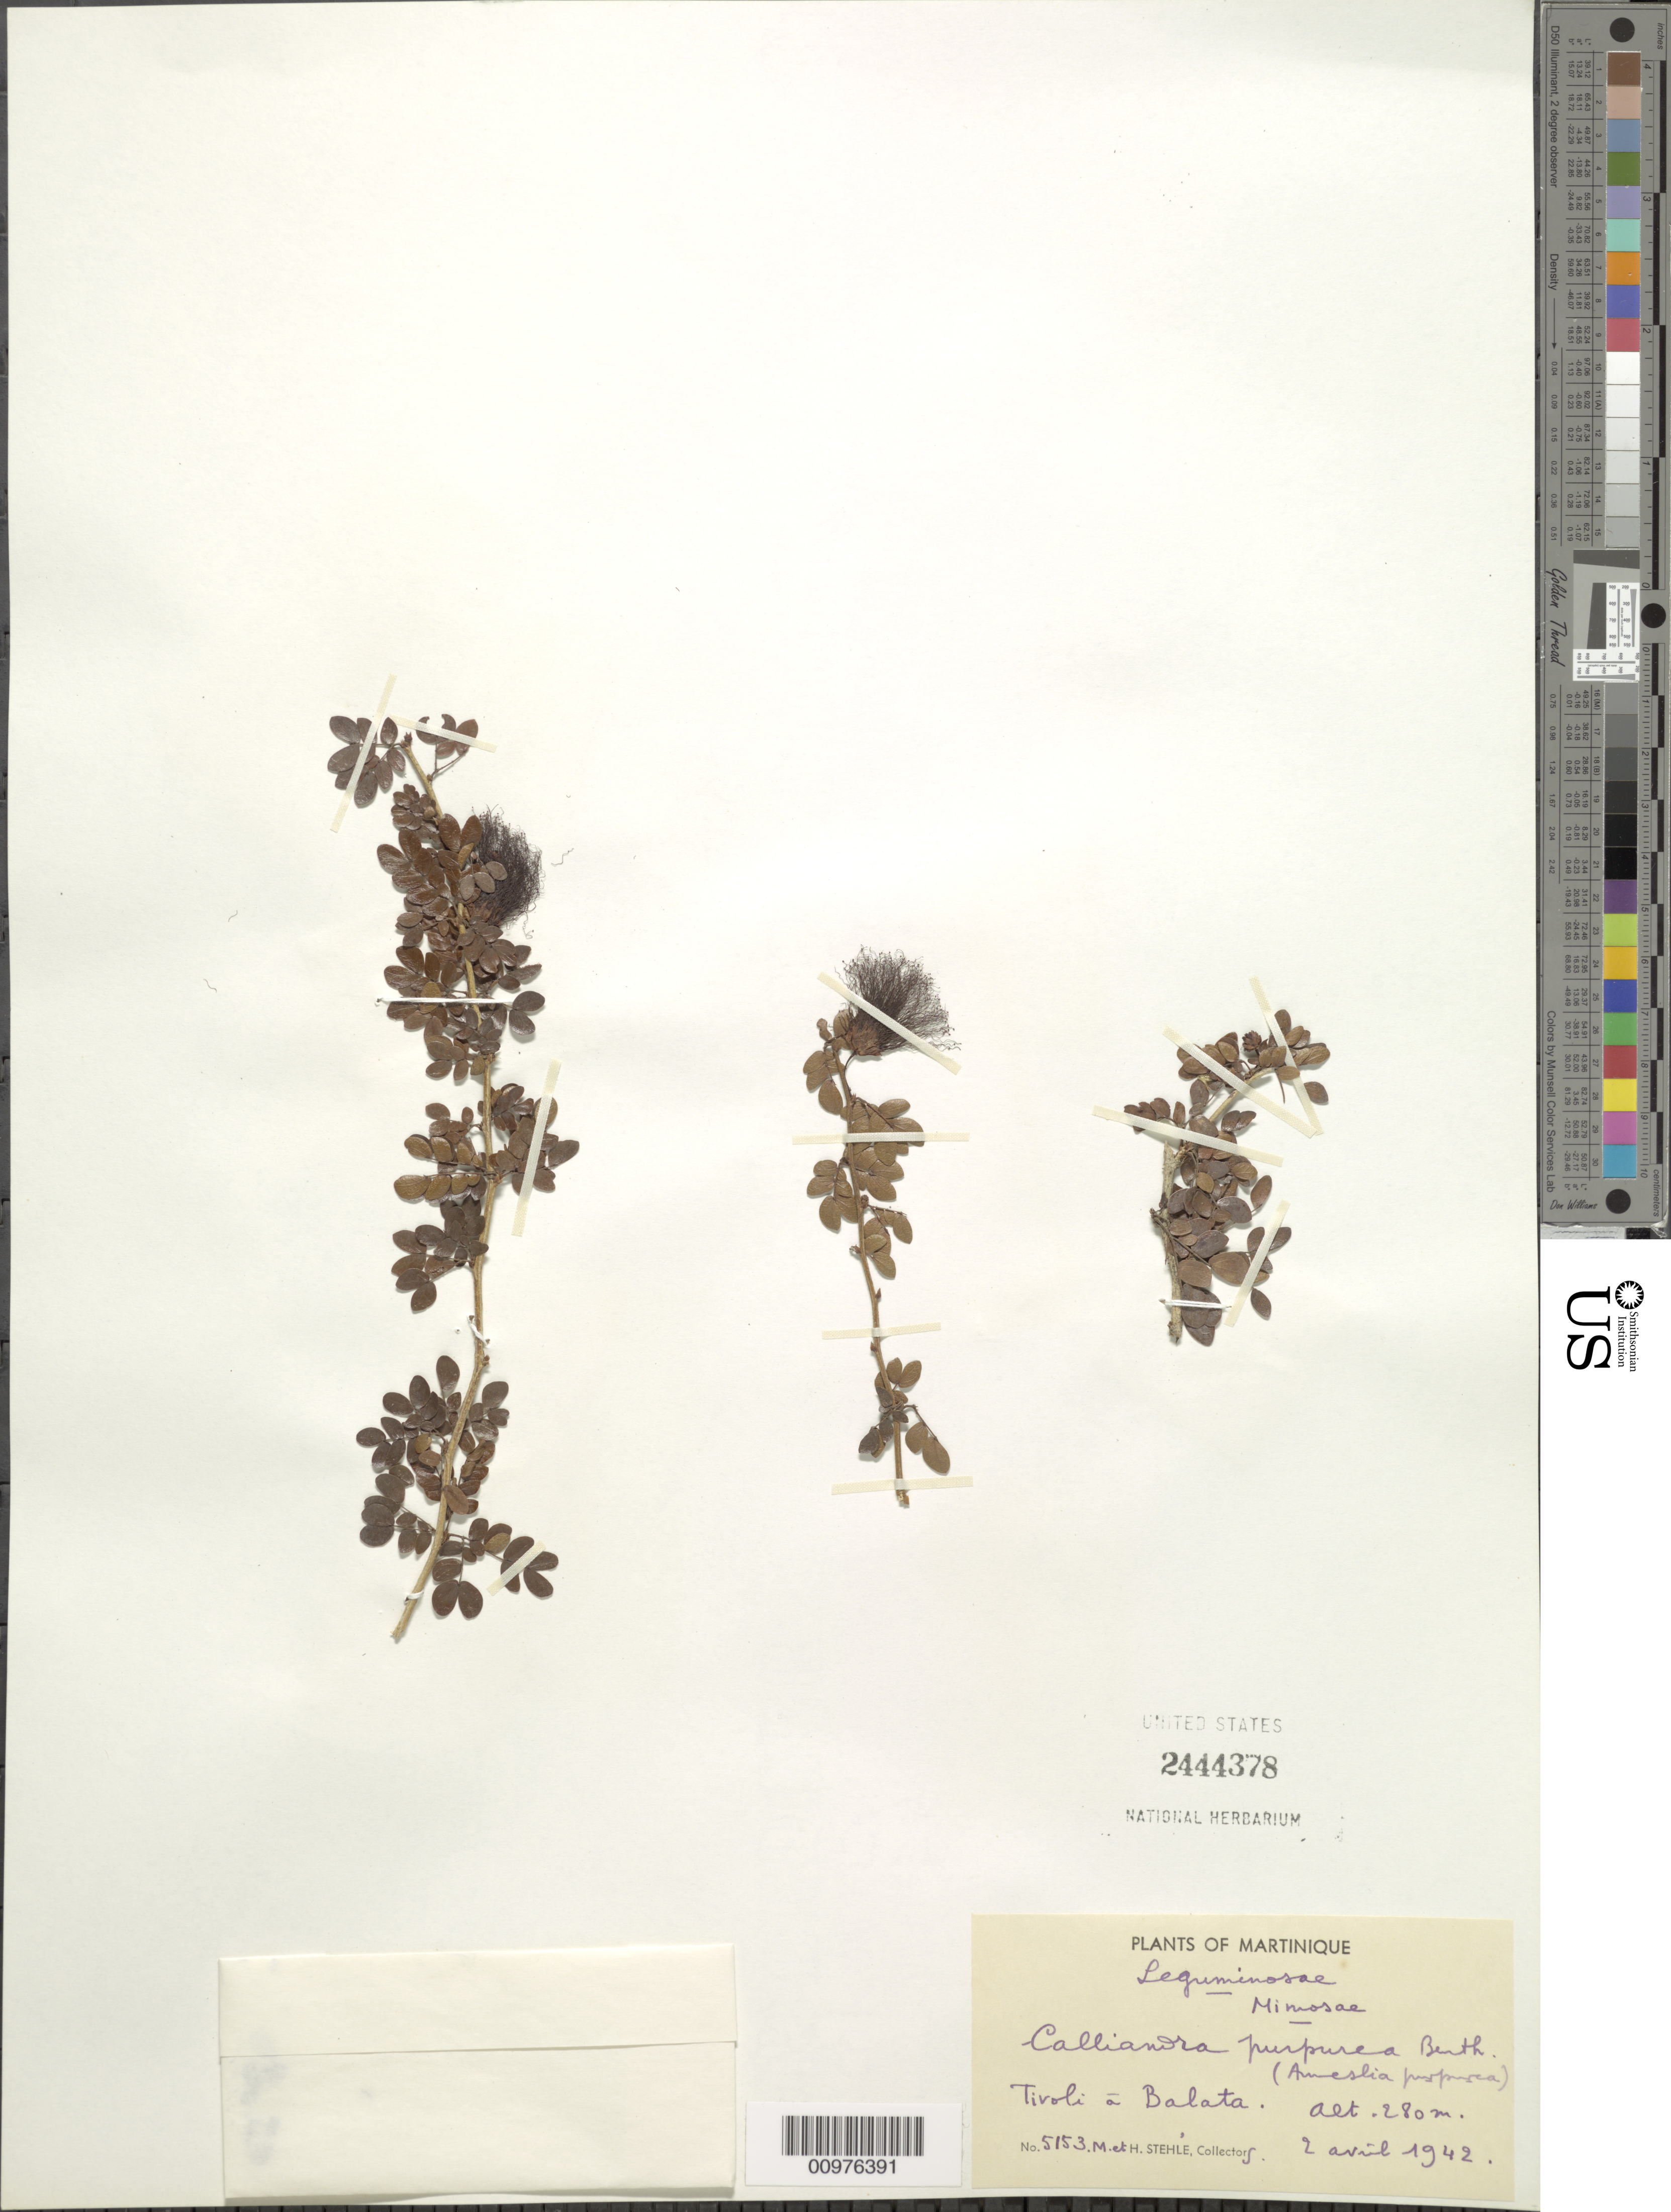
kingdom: Plantae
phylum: Tracheophyta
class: Magnoliopsida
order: Fabales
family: Fabaceae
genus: Calliandra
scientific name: Calliandra purpurea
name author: (L.) Benth.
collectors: H. Stehlé & M. Stehlé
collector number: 5153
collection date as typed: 02 Apr 1942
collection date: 1942-04-02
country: Martinique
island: Martinique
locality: Tivoli a Balata.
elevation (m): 280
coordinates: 0 N, 0 E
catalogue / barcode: US 2444378